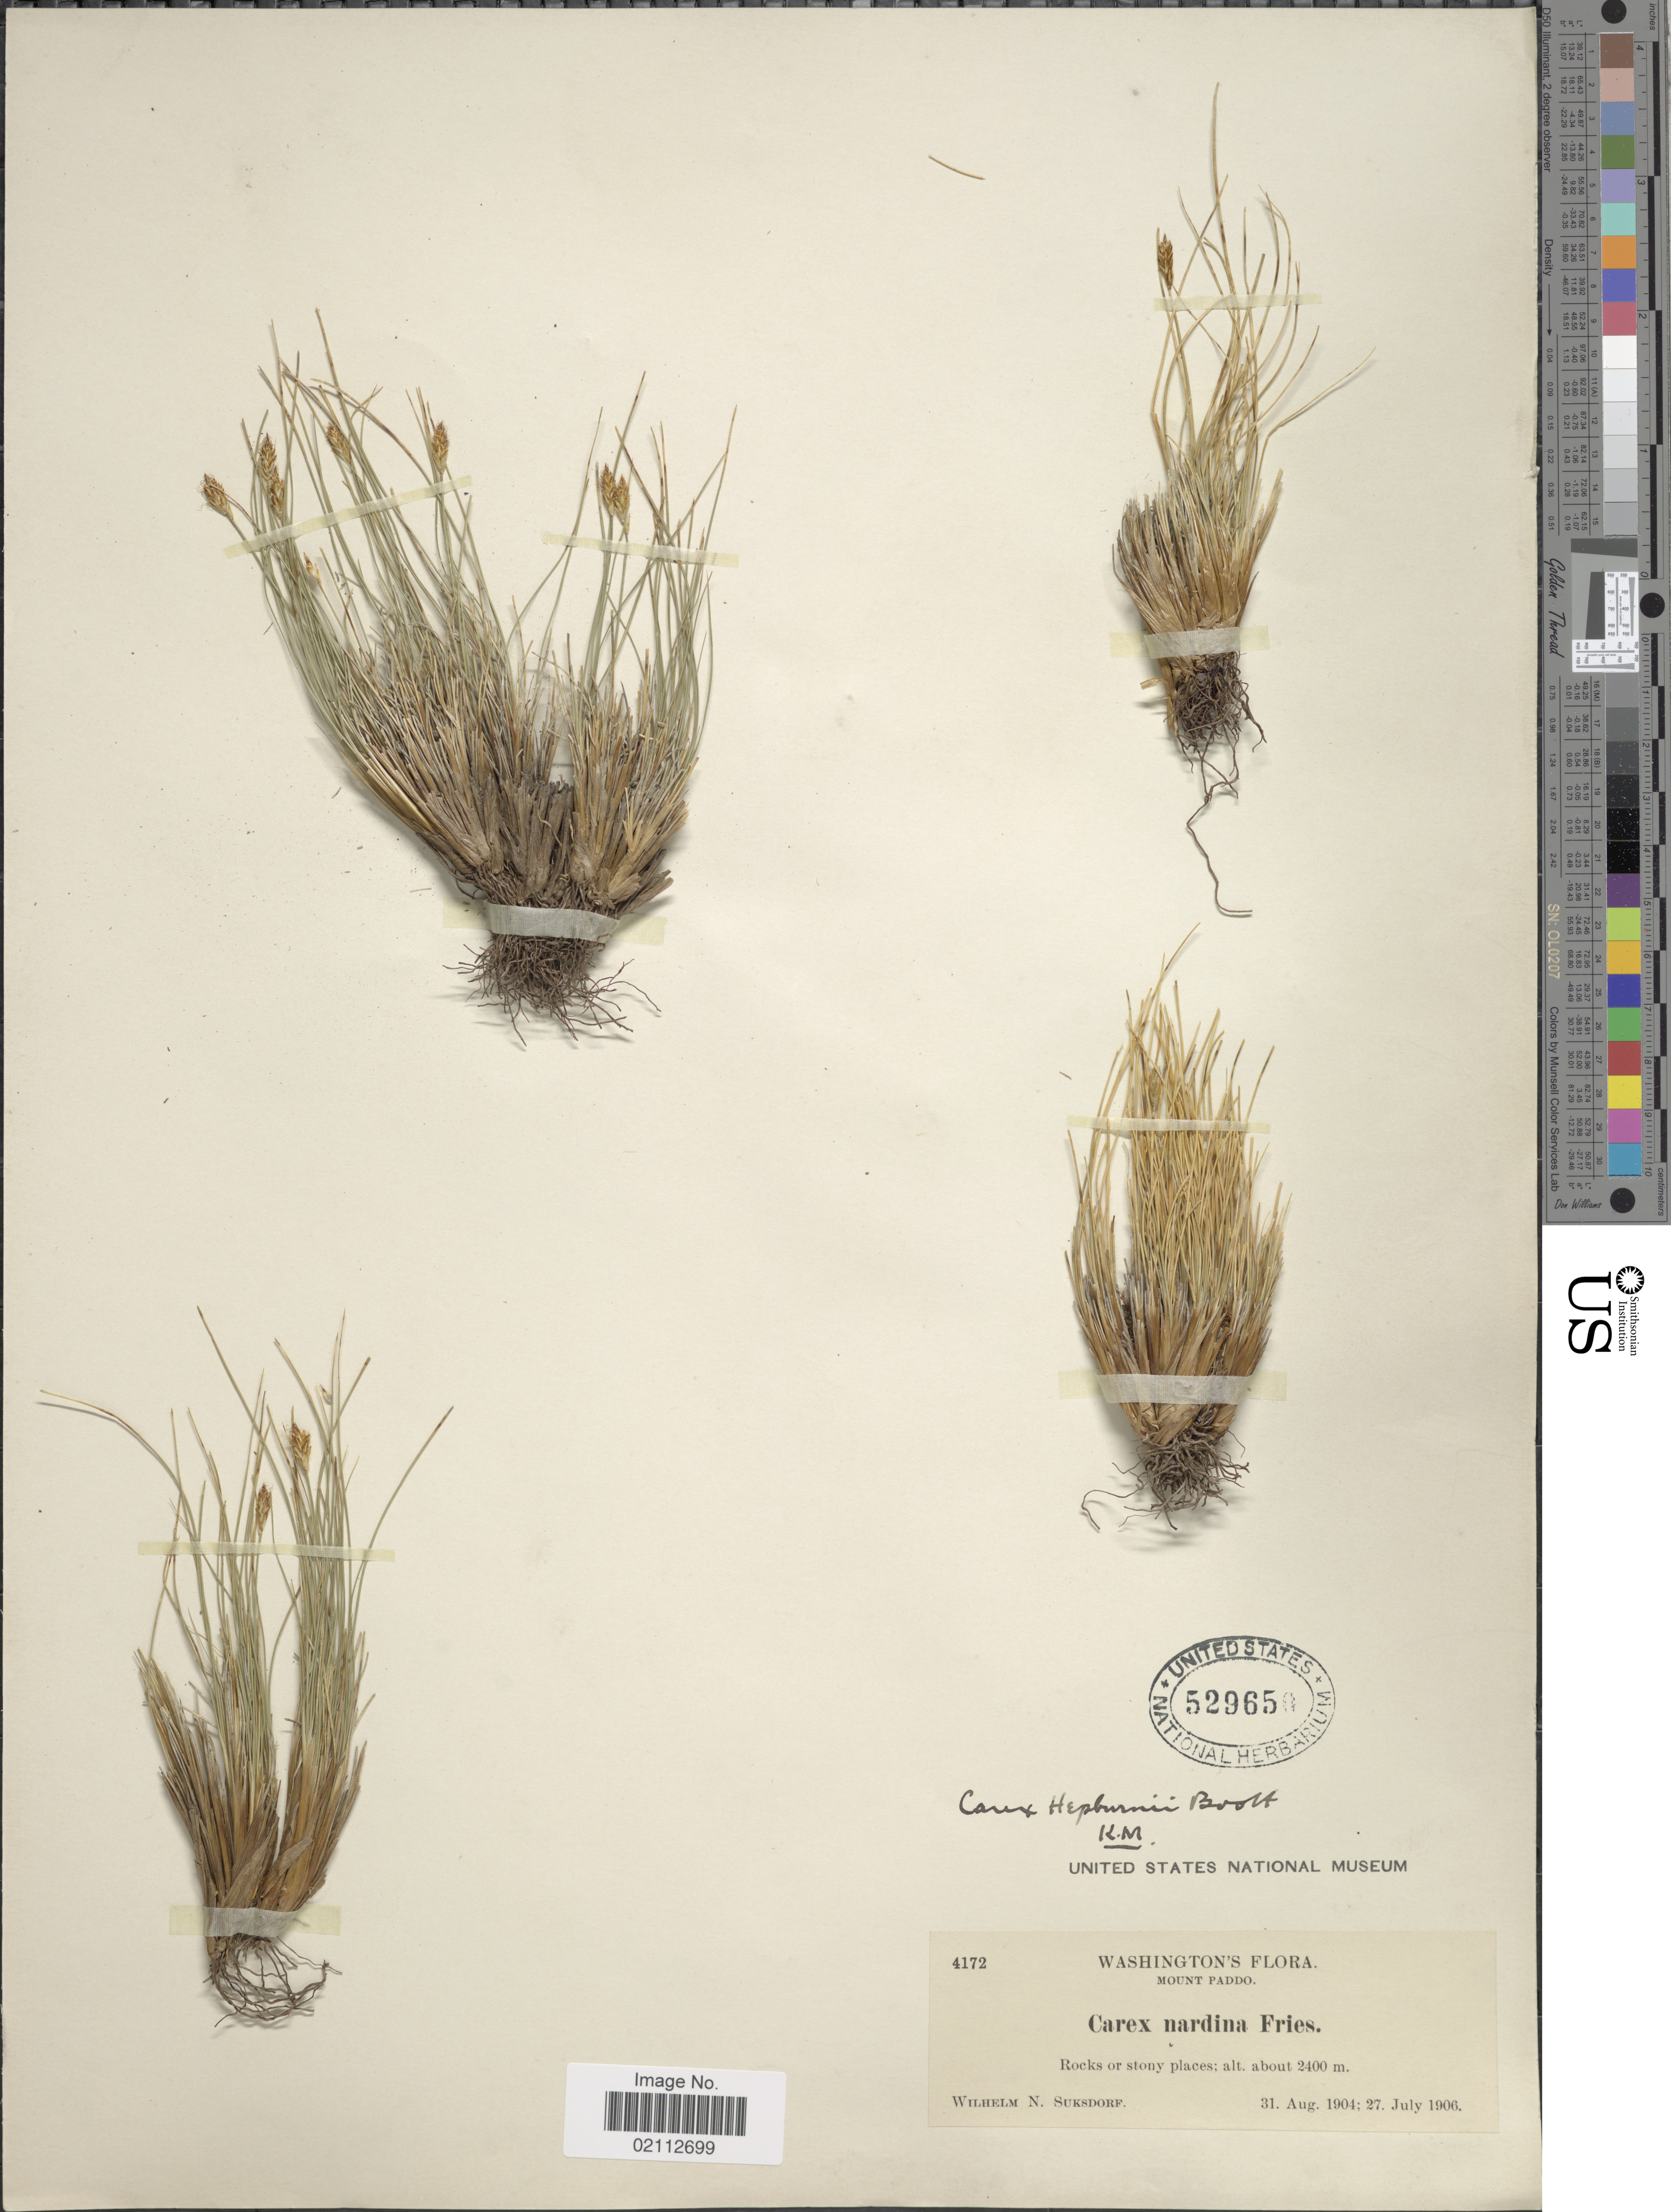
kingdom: Plantae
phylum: Tracheophyta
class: Liliopsida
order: Poales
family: Cyperaceae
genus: Carex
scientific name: Carex nardina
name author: (Hornem.) Fr.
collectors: W. N. Suksdorf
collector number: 4172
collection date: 1904-08-31/1906-07-27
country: United States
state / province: Washington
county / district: Skamania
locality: Mount Paddo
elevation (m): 2400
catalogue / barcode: US 529650